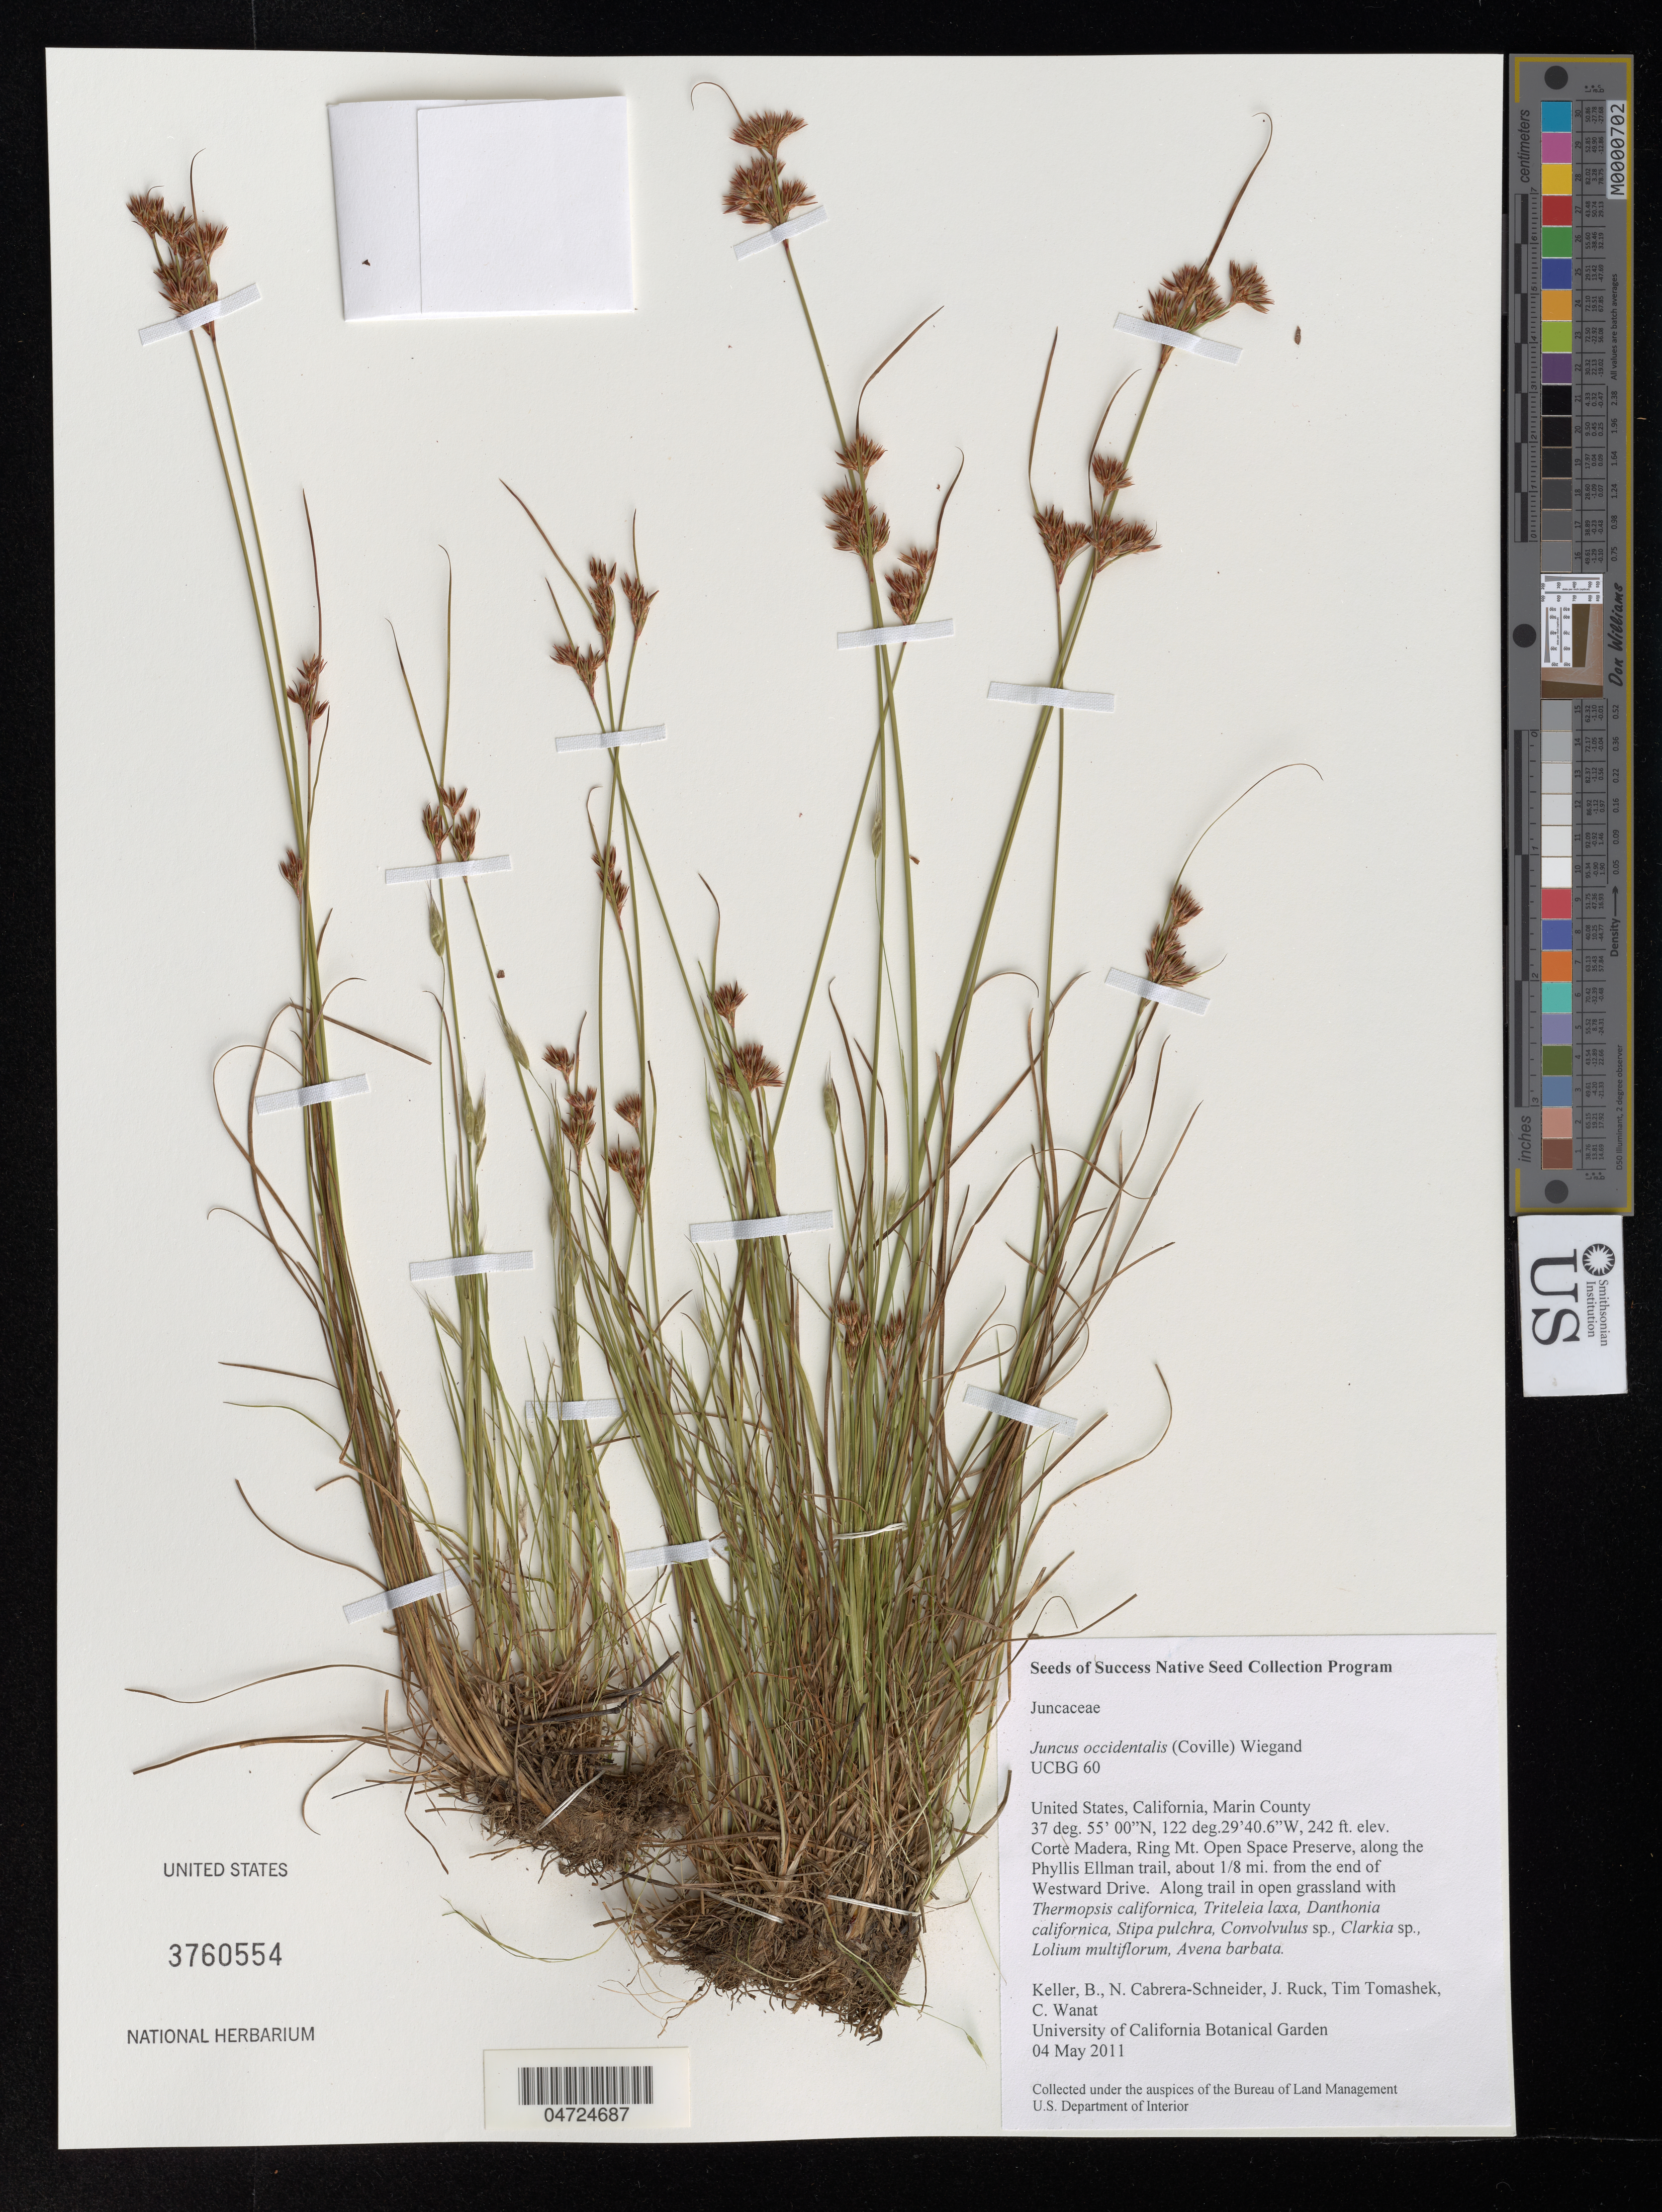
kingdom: Plantae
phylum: Tracheophyta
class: Liliopsida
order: Poales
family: Juncaceae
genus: Juncus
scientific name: Juncus occidentalis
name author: (Coville) Wiegand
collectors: B. Keller & T. Tomashek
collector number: UCBG 60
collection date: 2011-05-04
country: United States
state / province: California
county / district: Marin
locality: Marin County. Corte Madera, Ring Mt. Open Space Preserve, along the Phyllis Ellman trail, about 1/8 mi. from the end of Westward Drive.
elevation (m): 74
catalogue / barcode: US 3760554